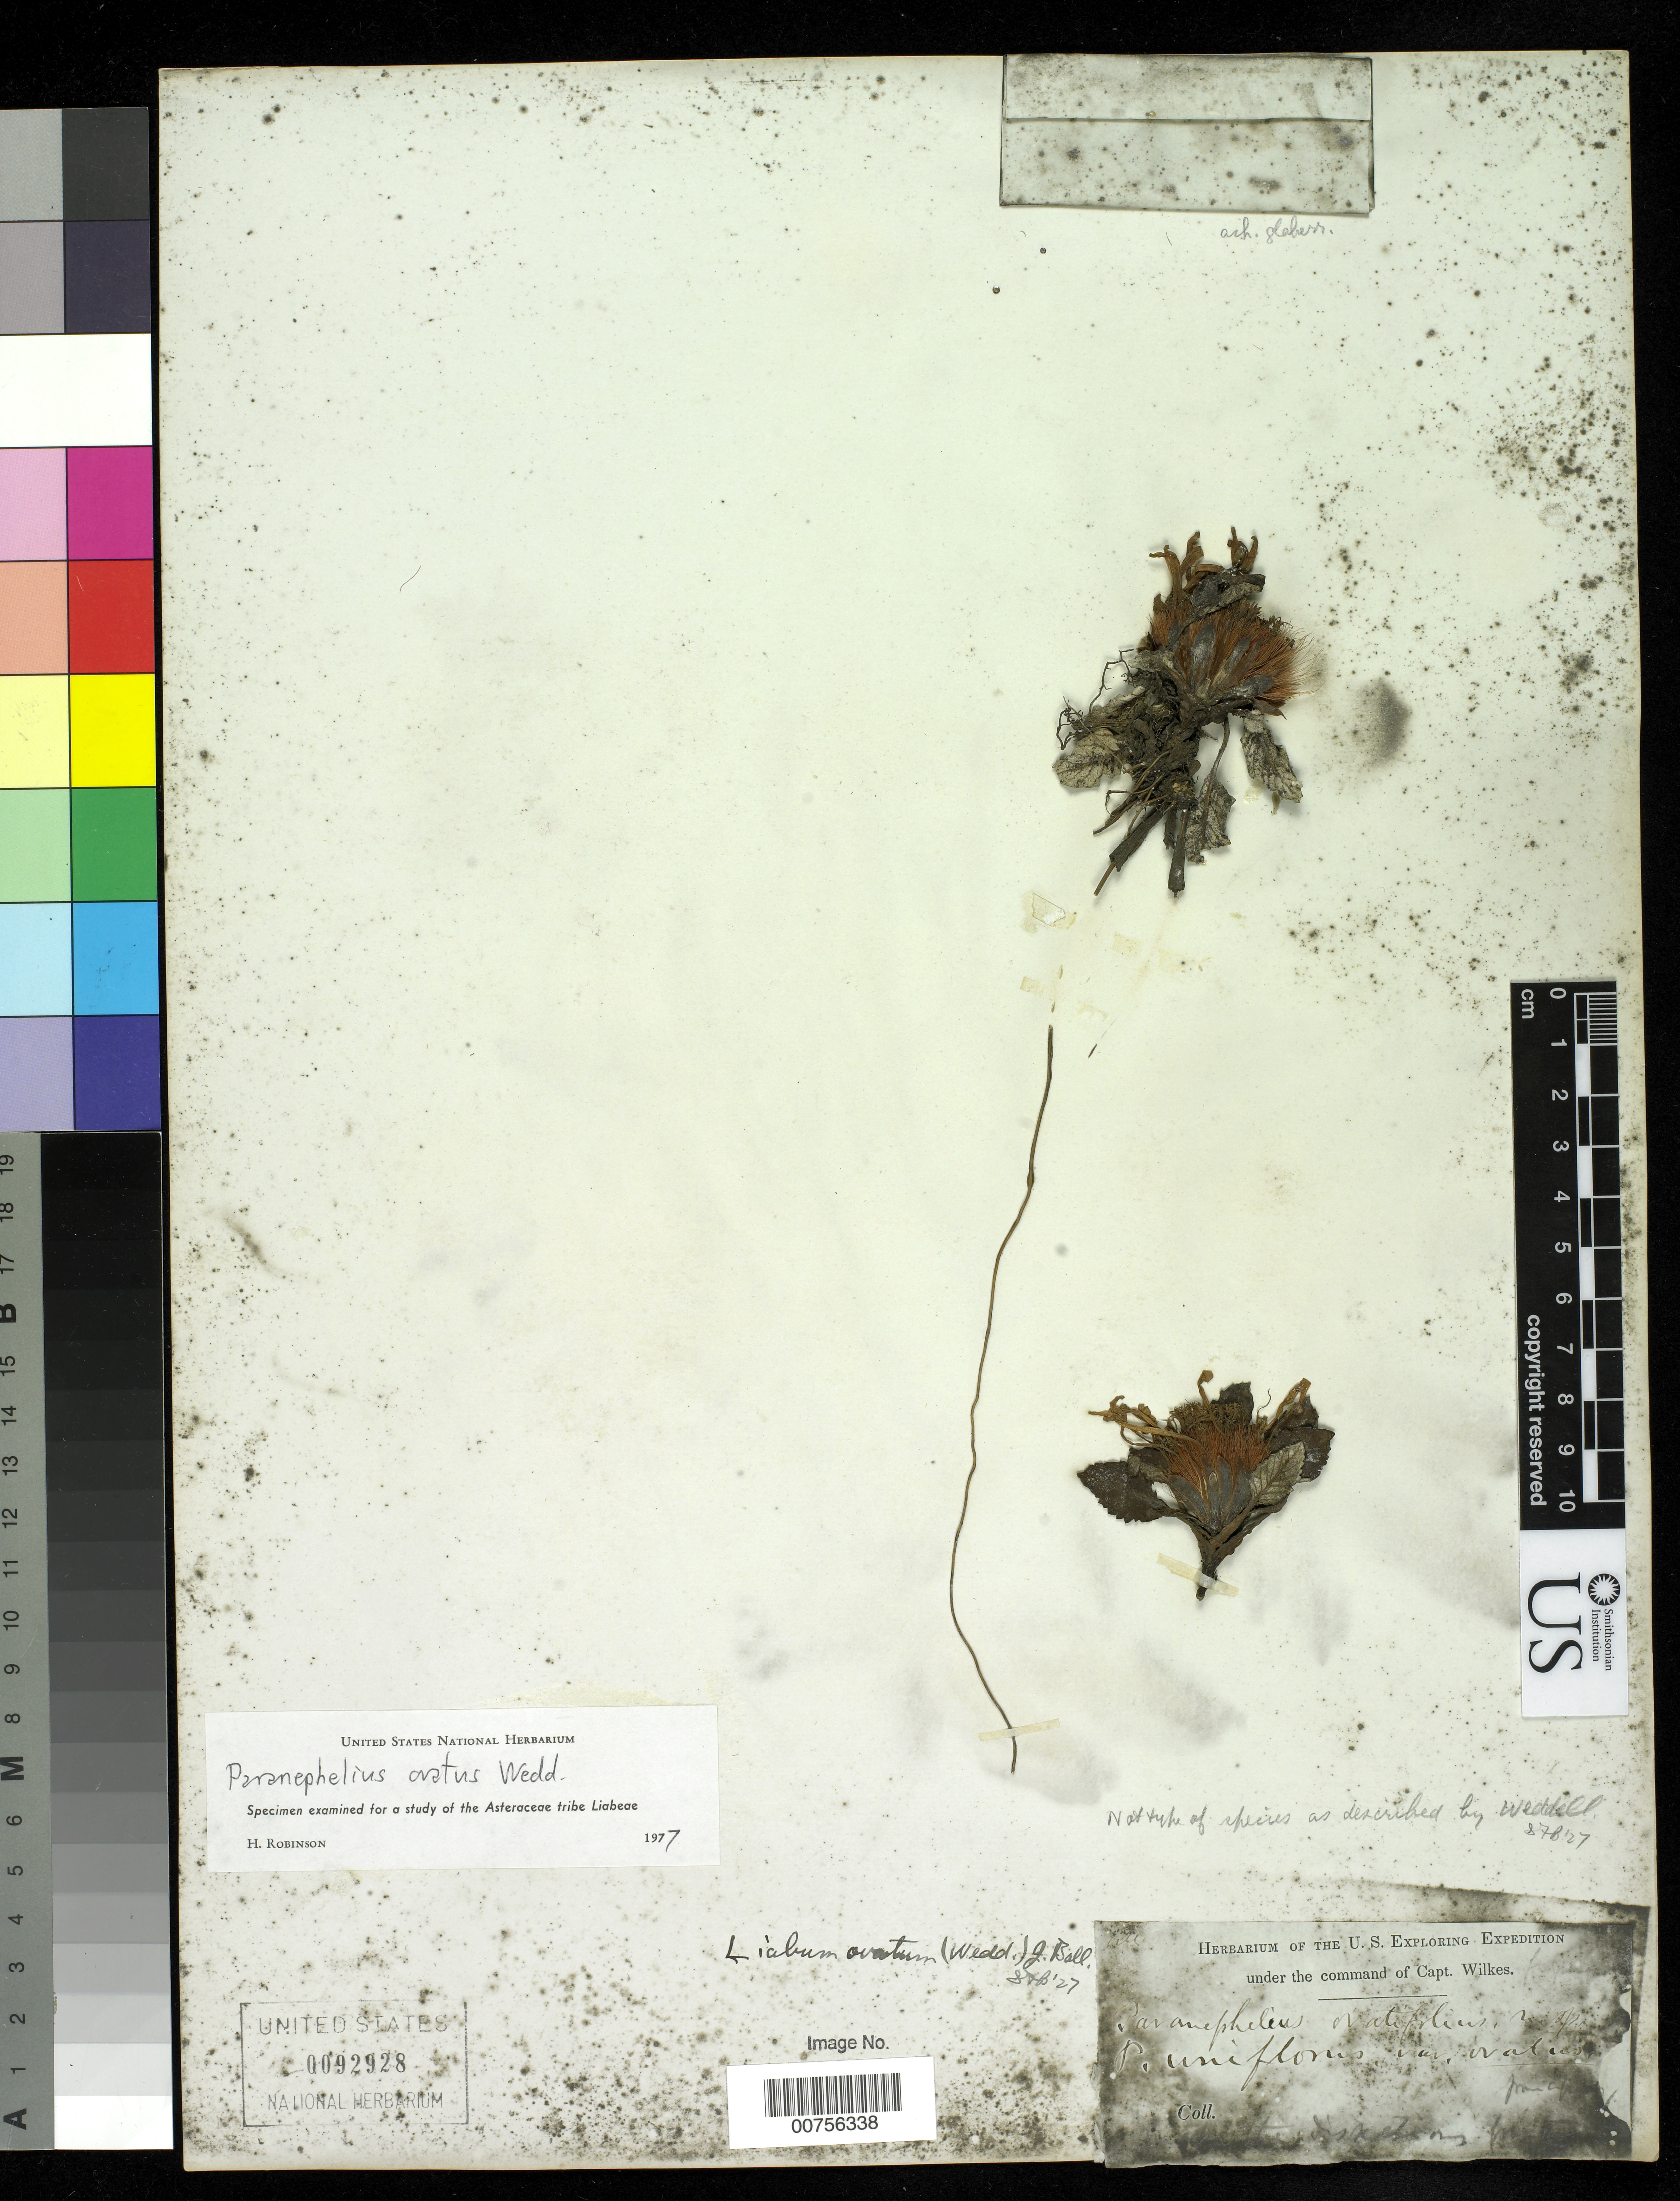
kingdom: Plantae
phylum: Tracheophyta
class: Magnoliopsida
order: Asterales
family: Asteraceae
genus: Paranephelius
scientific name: Paranephelius ovatus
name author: A. Gray ex Wedd.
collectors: Wilkes Explor. Exped.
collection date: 1838/1842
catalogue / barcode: US 92928